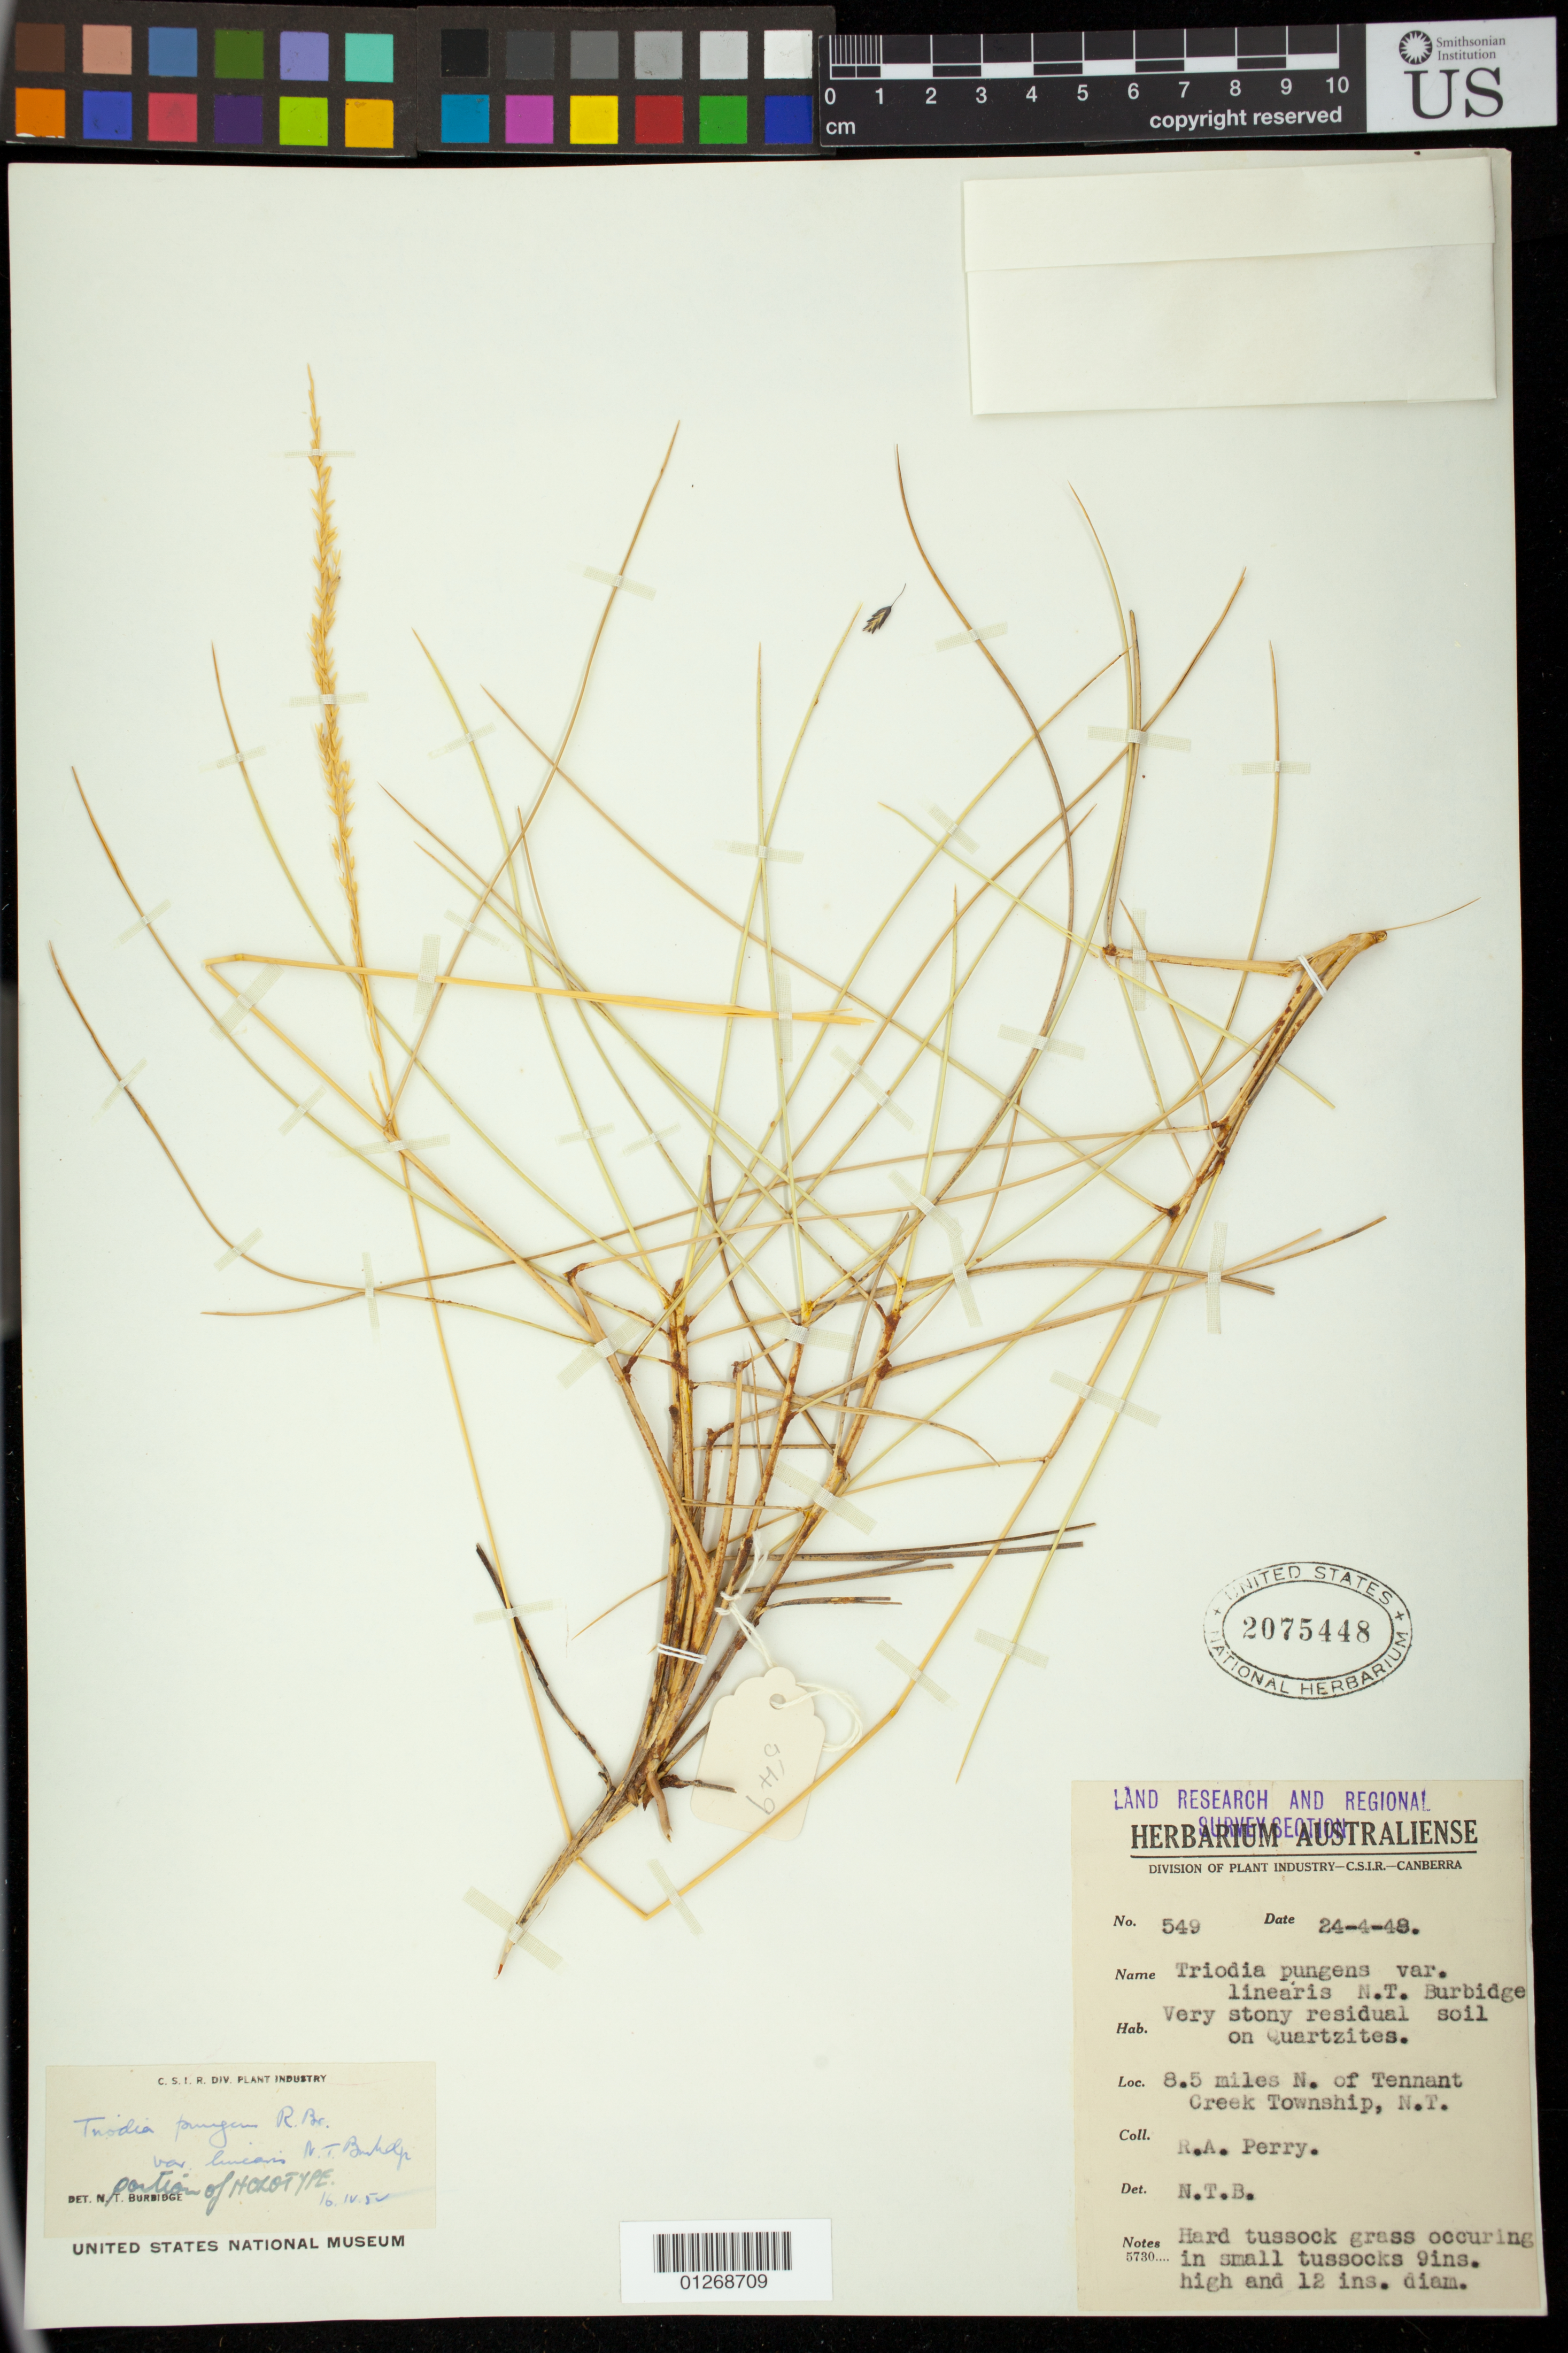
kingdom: Plantae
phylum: Tracheophyta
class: Liliopsida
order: Poales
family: Poaceae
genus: Triodia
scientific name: Triodia pungens var. linearis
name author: N.T. Burb.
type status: Isotype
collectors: Perry, R. A.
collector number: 549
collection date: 1948-04-24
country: Australia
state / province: Northern Territory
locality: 8.5 miles miles N. of Tennant Creek Township, N.T.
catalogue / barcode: US 2075448